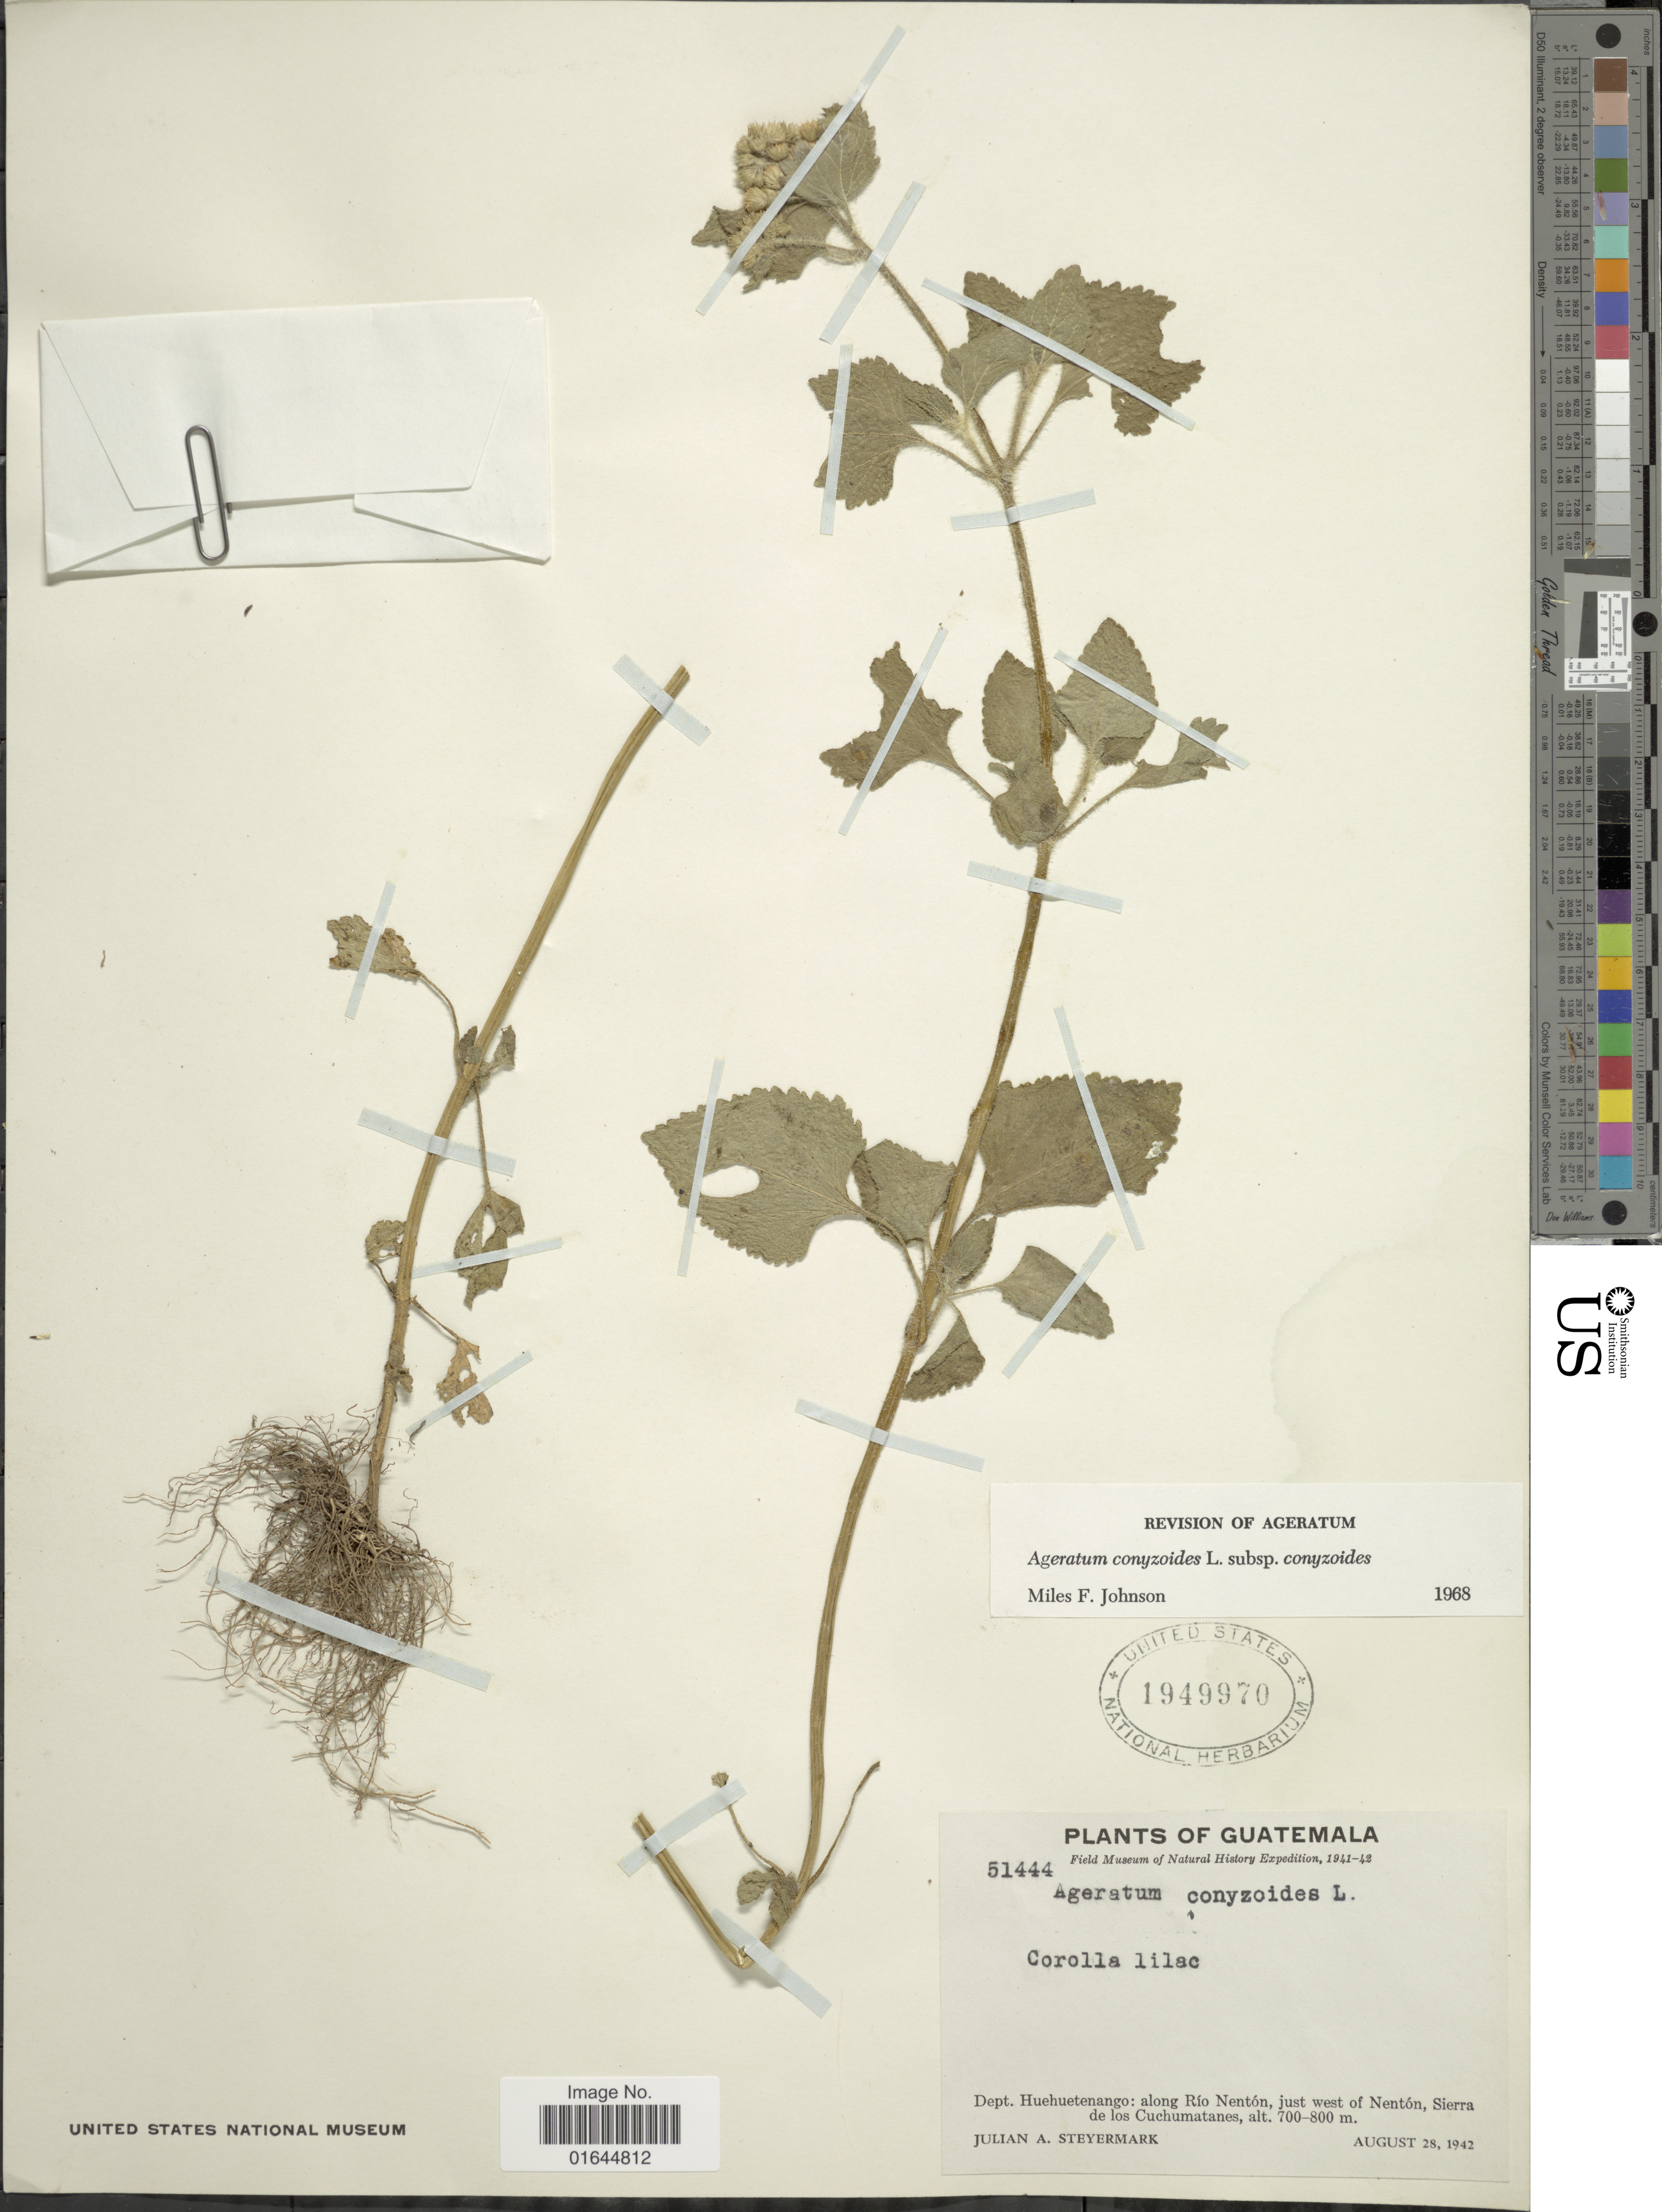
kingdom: Plantae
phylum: Tracheophyta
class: Magnoliopsida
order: Asterales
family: Asteraceae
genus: Ageratum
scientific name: Ageratum houstonianum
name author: Mill.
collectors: J. Steyermark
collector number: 51444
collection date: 1942-08-28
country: Guatemala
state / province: Huehuetenango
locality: Guatemala, Dept. Huehuetenango: along Río Nentón, just west of Nenrtón, Sierra de los Cuchumatanes.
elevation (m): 700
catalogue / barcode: US 1949970